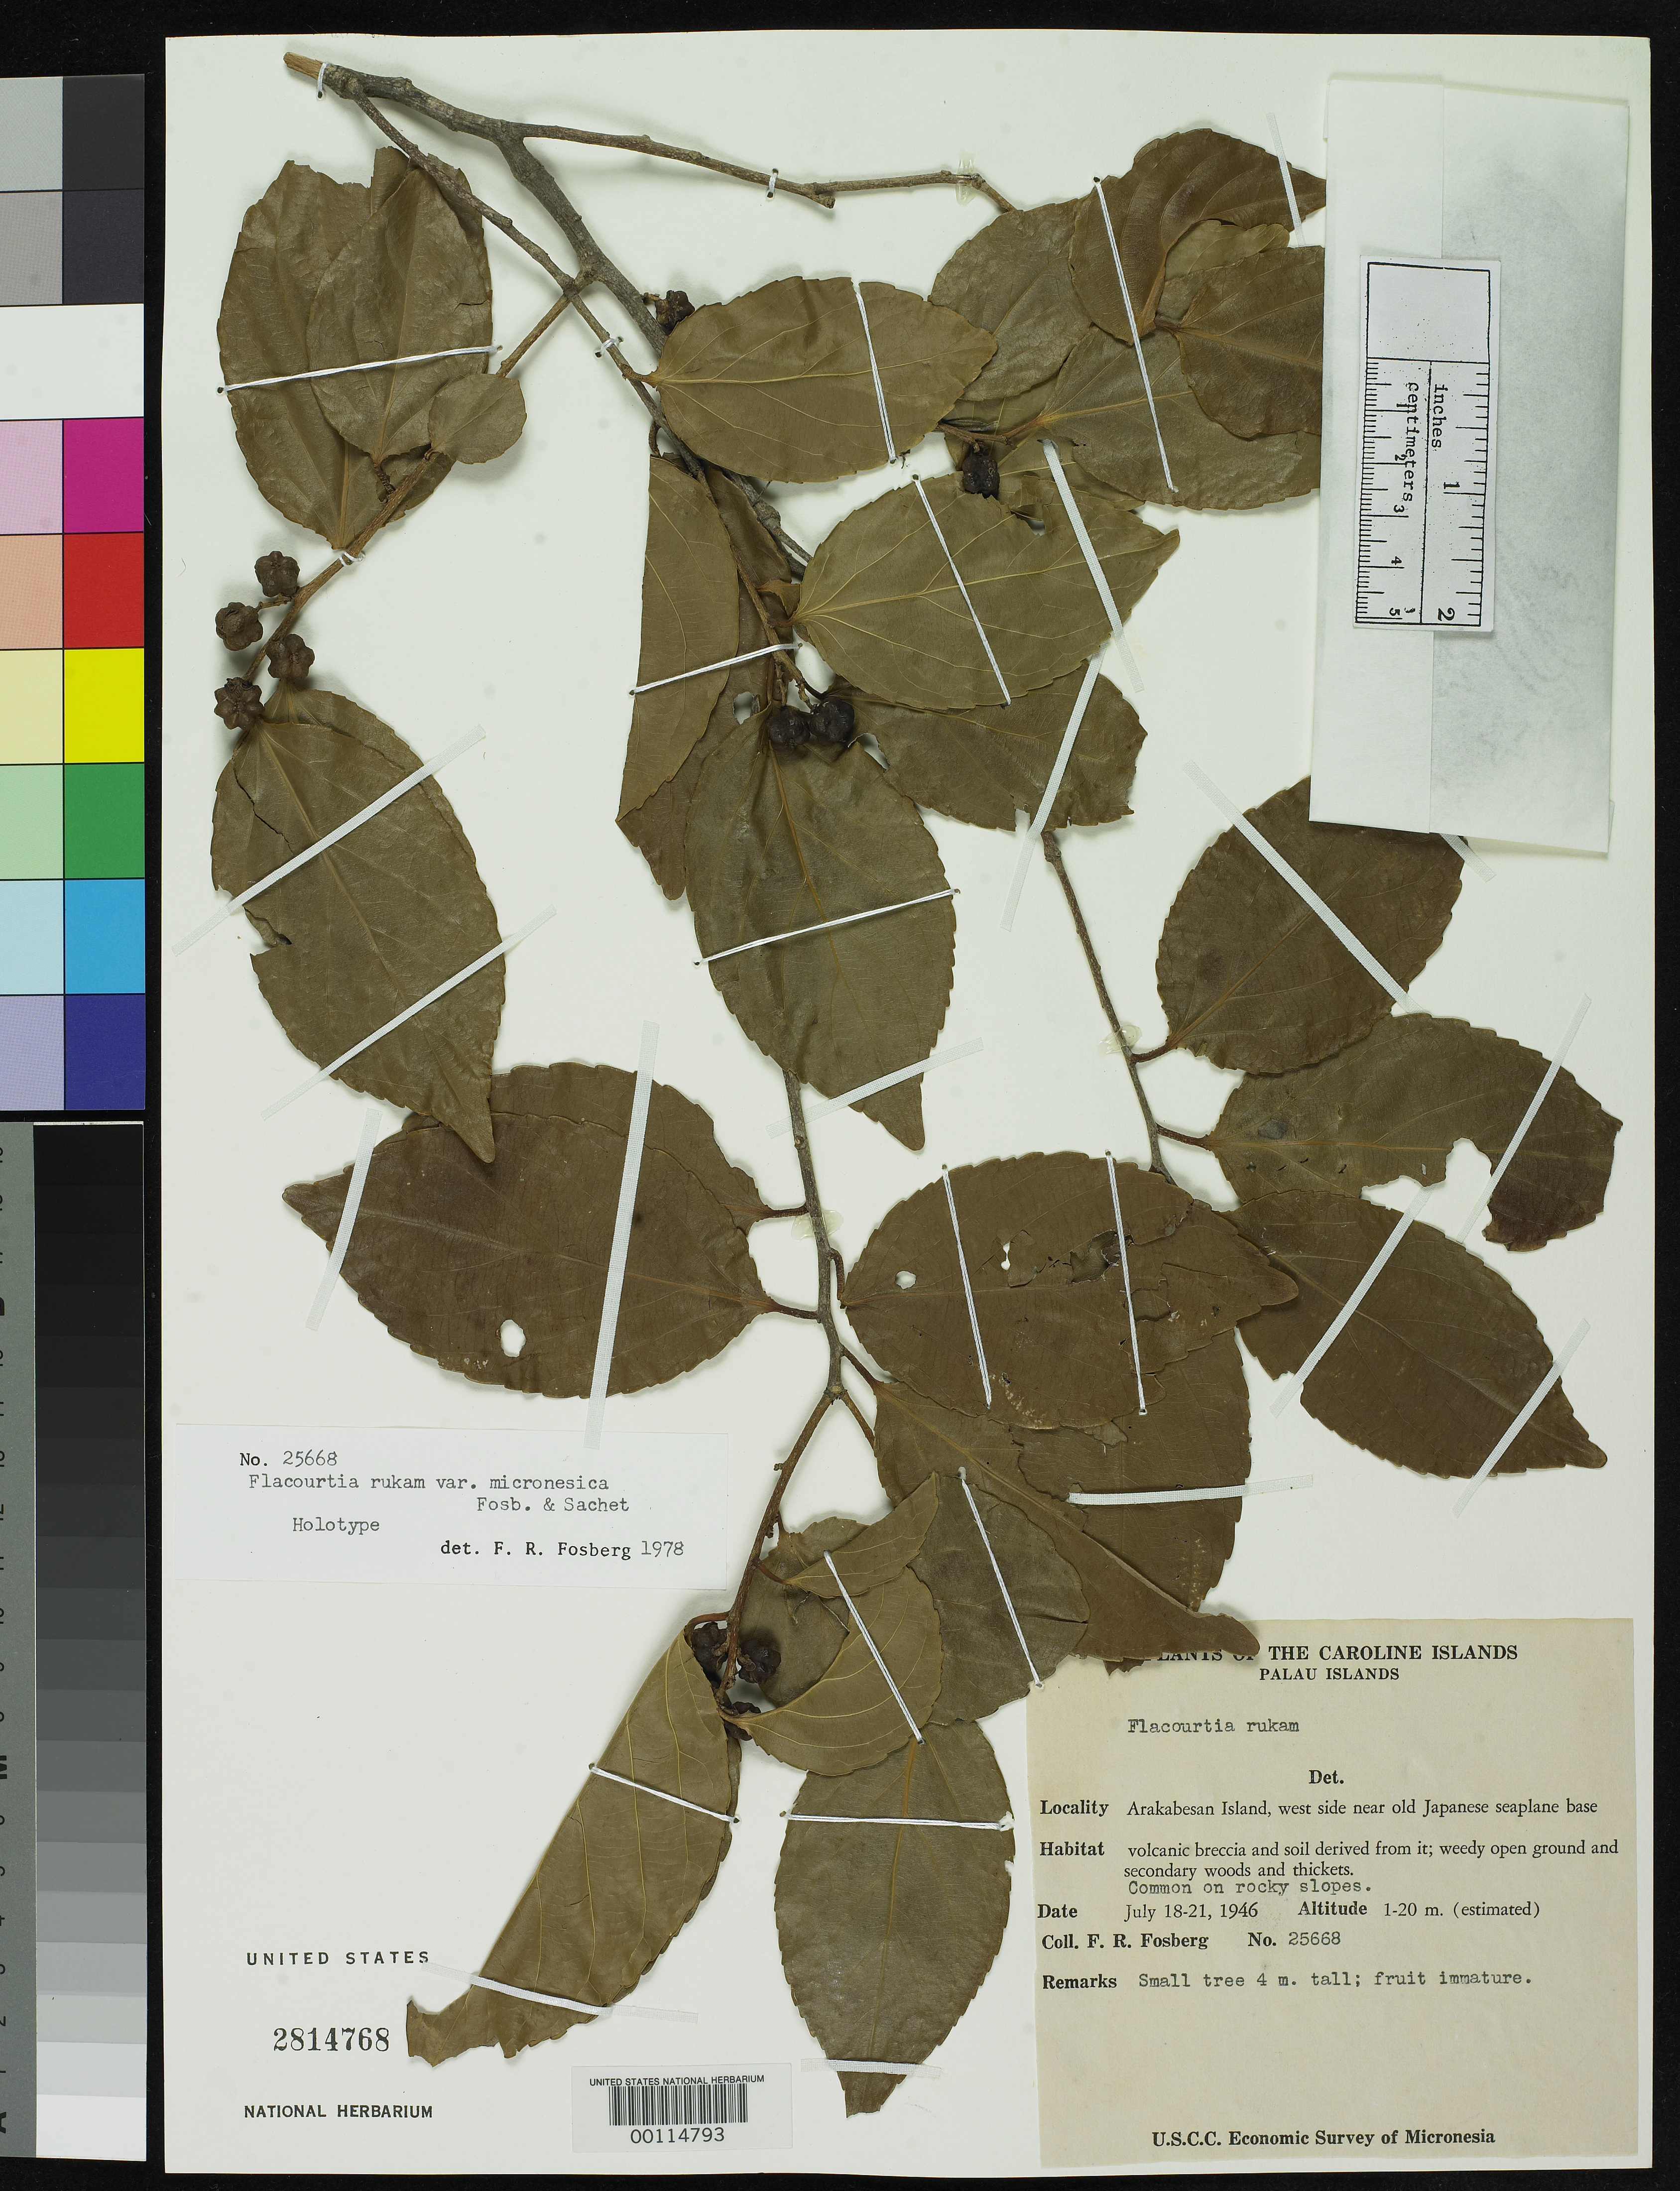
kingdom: Plantae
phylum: Tracheophyta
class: Magnoliopsida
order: Malpighiales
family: Salicaceae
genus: Flacourtia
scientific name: Flacourtia rukam var. micronesica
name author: Fosberg & Sachet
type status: Holotype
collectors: F. R. Fosberg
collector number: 25668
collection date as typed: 18 Jul 1946 to 21 Jul 1946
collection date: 1946-07-18/1946-07-21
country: Palau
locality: Old Japanese seaplane base.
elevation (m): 1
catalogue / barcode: US 2814768